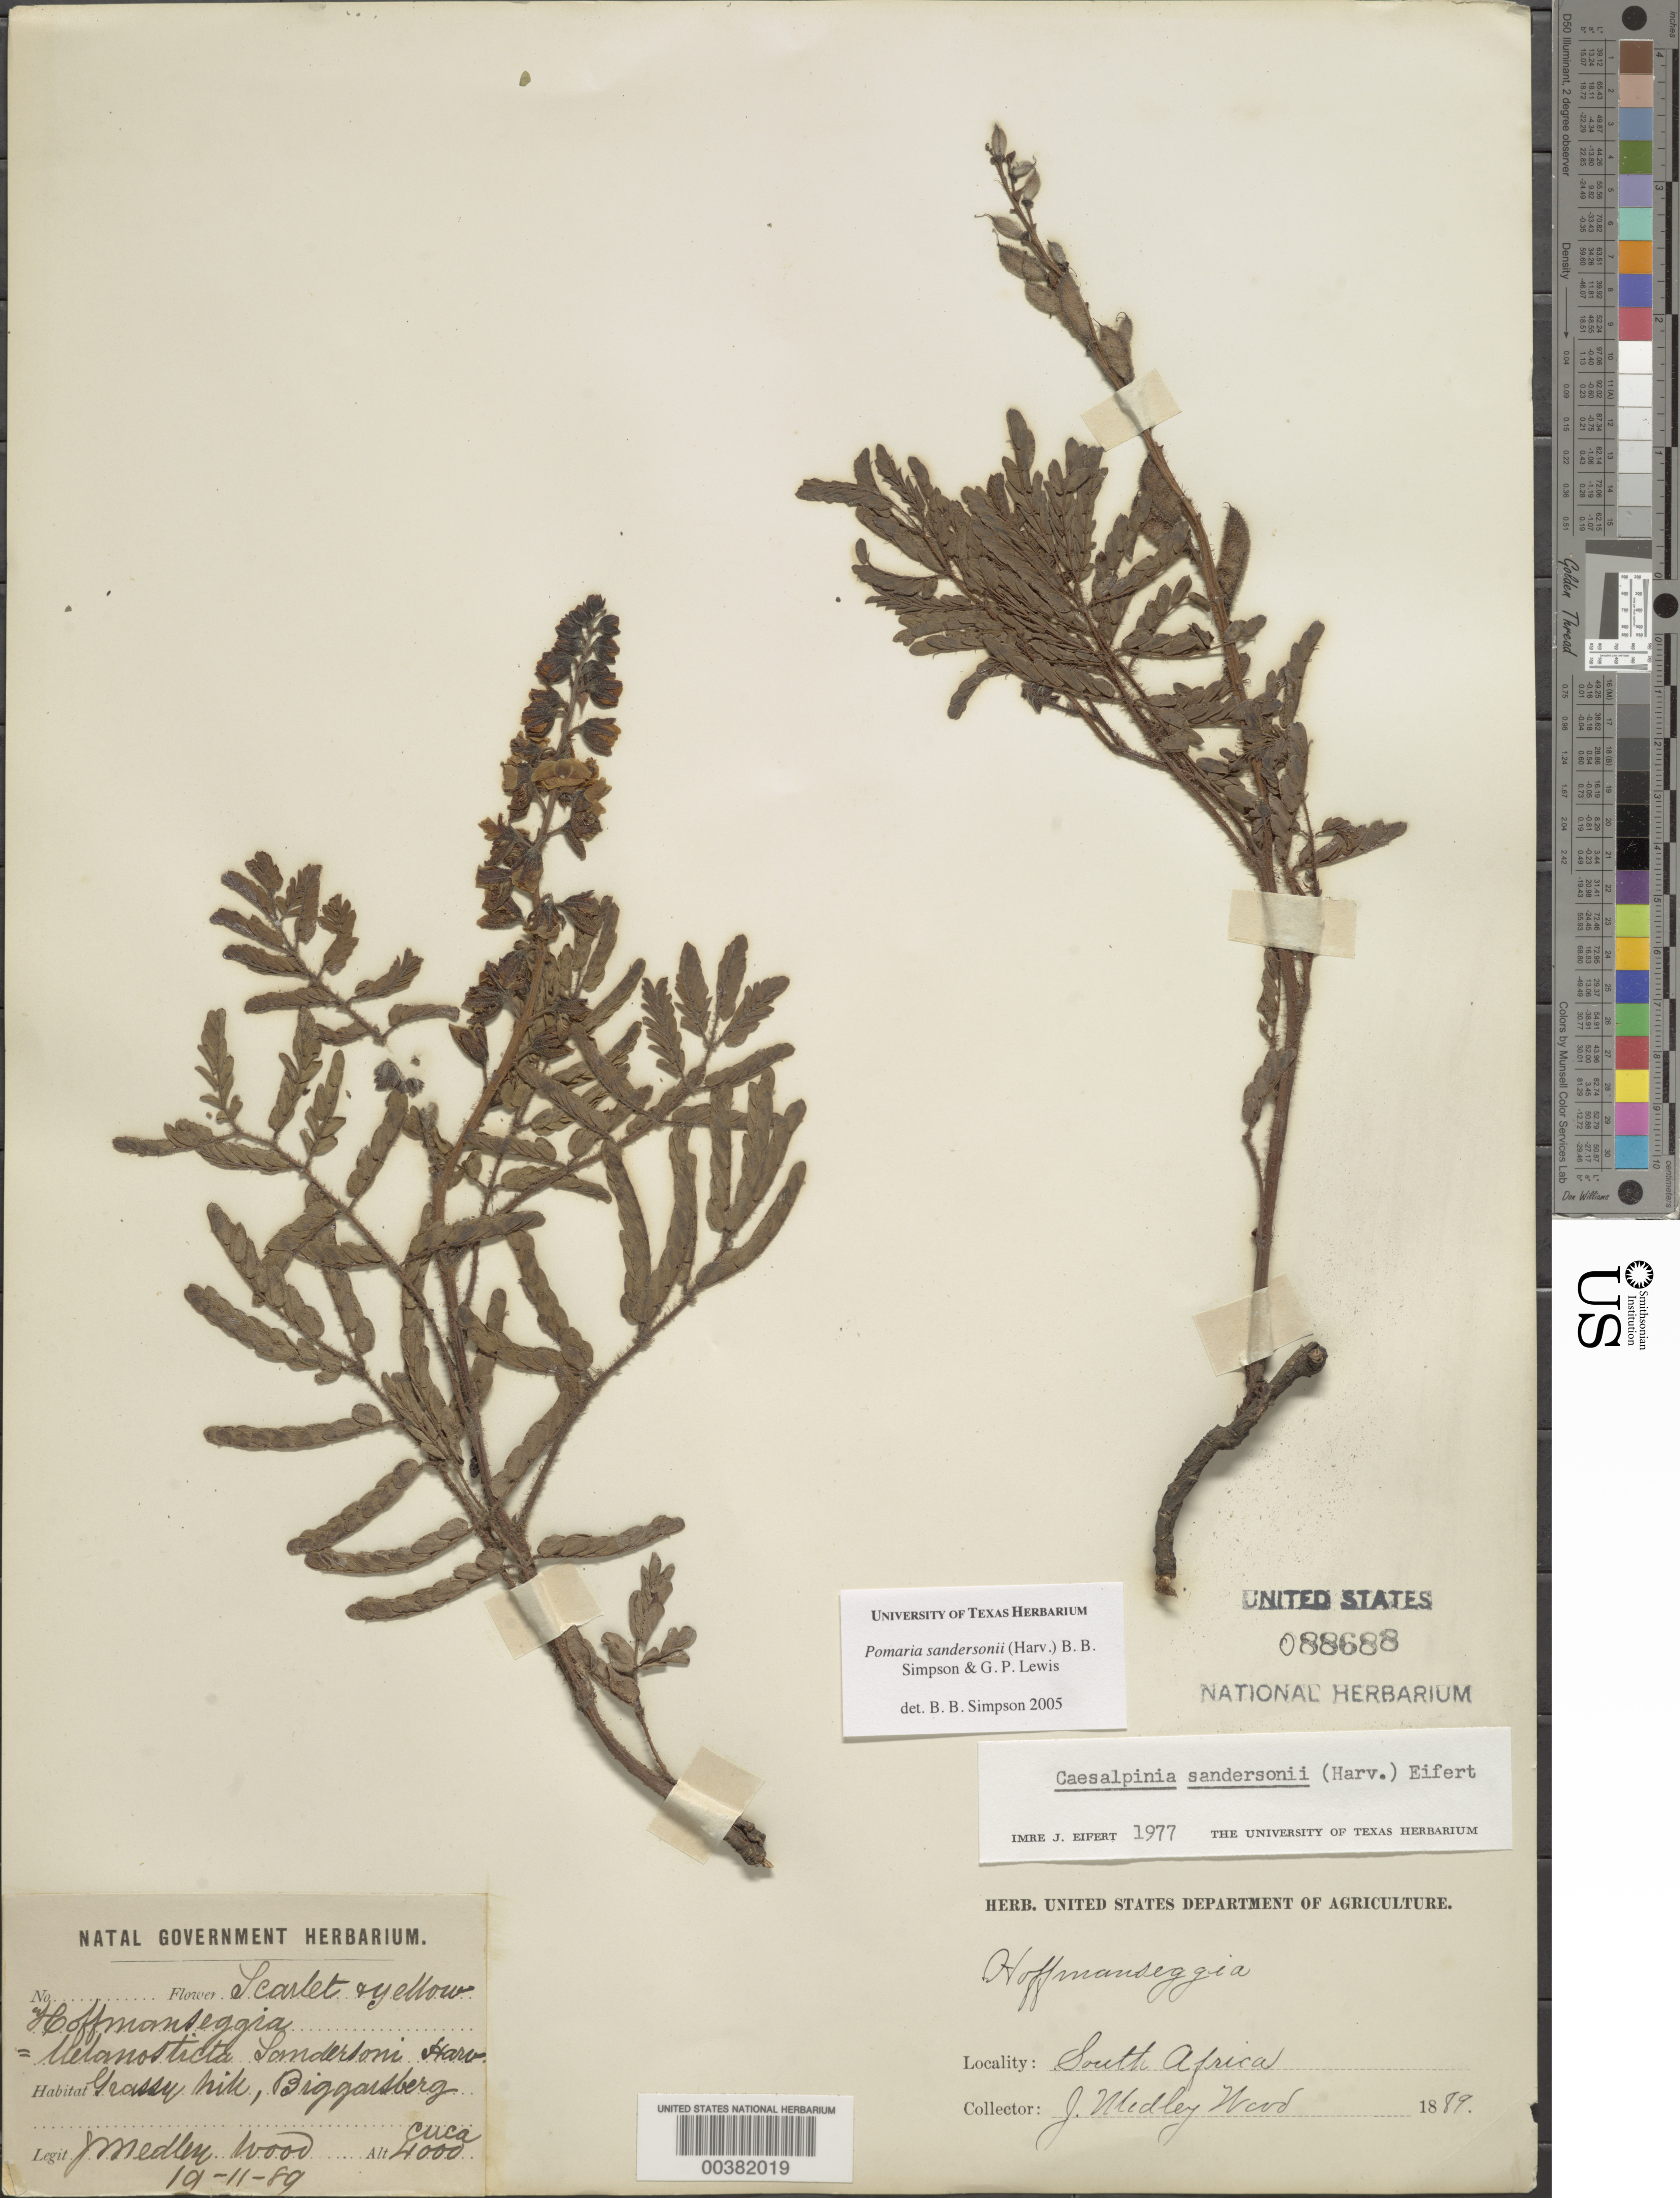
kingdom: Plantae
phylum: Tracheophyta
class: Magnoliopsida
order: Fabales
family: Fabaceae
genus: Pomaria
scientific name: Pomaria sandersonii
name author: (Harv.) B.B. Simpson & G.P. Lewis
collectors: J. M. Wood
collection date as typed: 19 Nov 1889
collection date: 1889-11-19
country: South Africa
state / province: KwaZulu-Natal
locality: Biggarsberg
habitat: Grassy hill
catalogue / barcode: US 88688